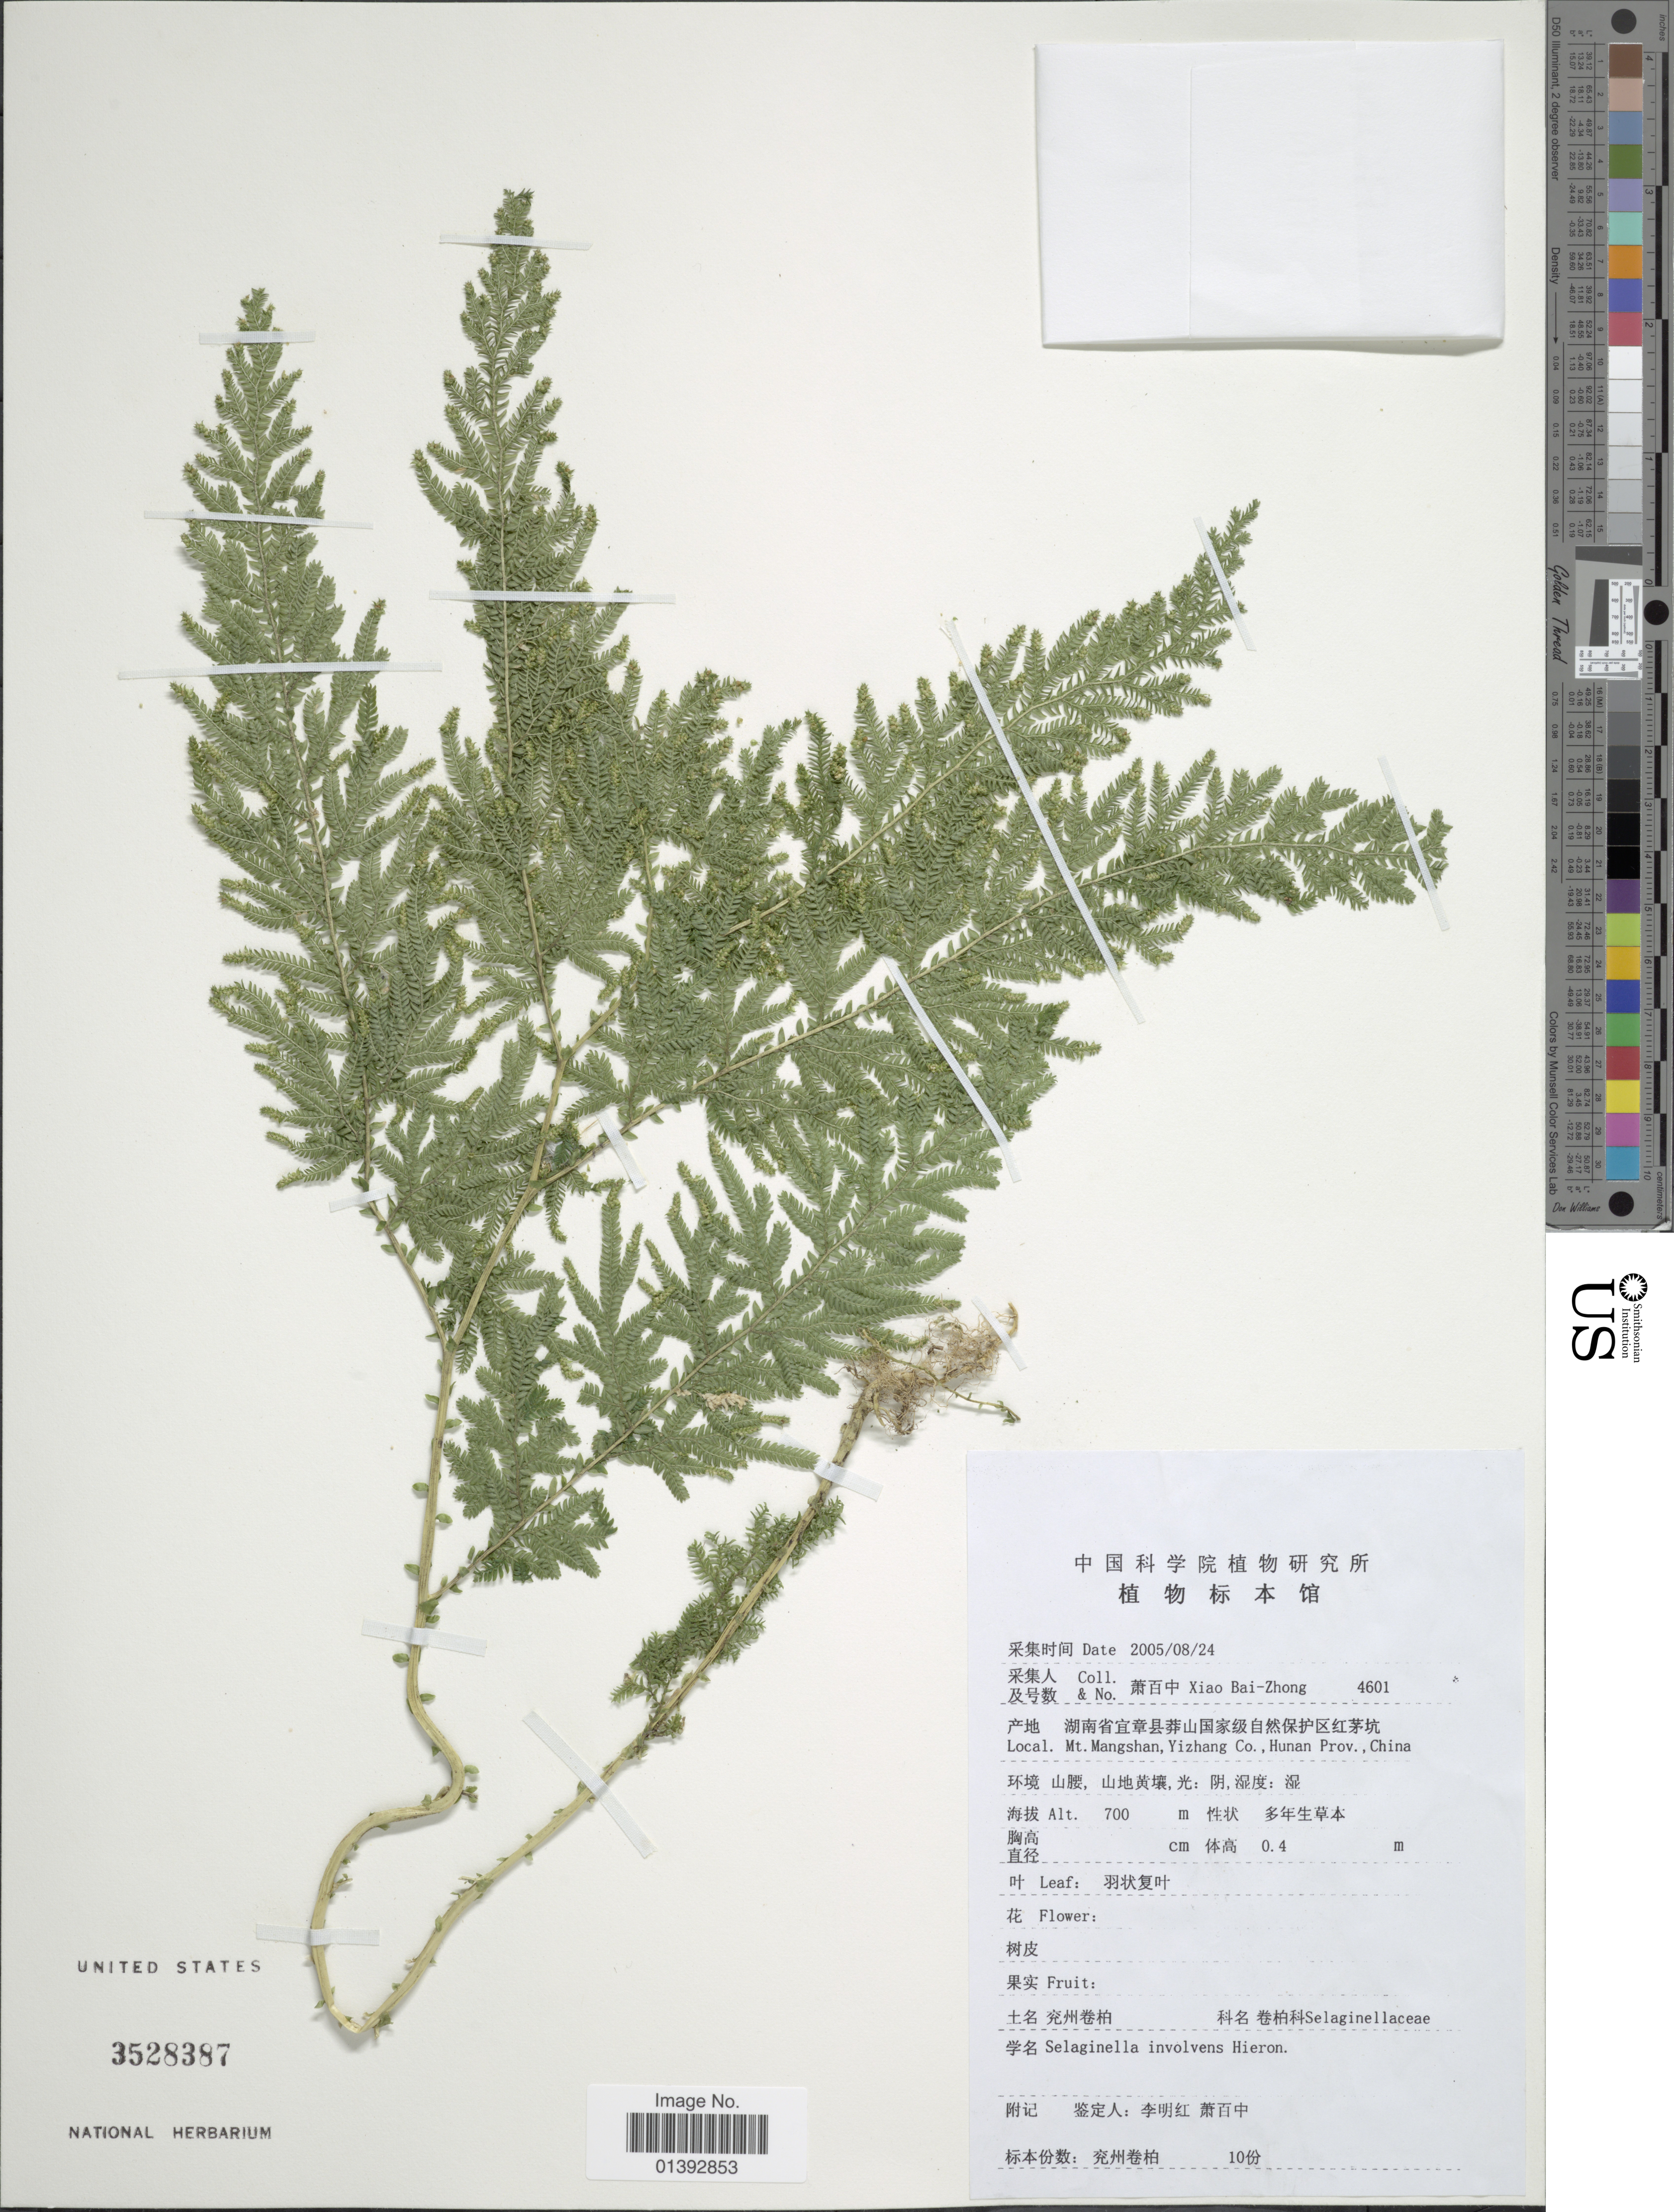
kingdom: Plantae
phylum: Tracheophyta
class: Lycopodiopsida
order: Selaginellales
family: Selaginellaceae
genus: Selaginella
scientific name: Selaginella involvens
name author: (Sw.) Spring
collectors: B. Z. Xiao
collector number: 4601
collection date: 2005-08-24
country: China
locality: Mt. Mangshan, Yizhang Co., Hunan Prov.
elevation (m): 700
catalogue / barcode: US 3528387